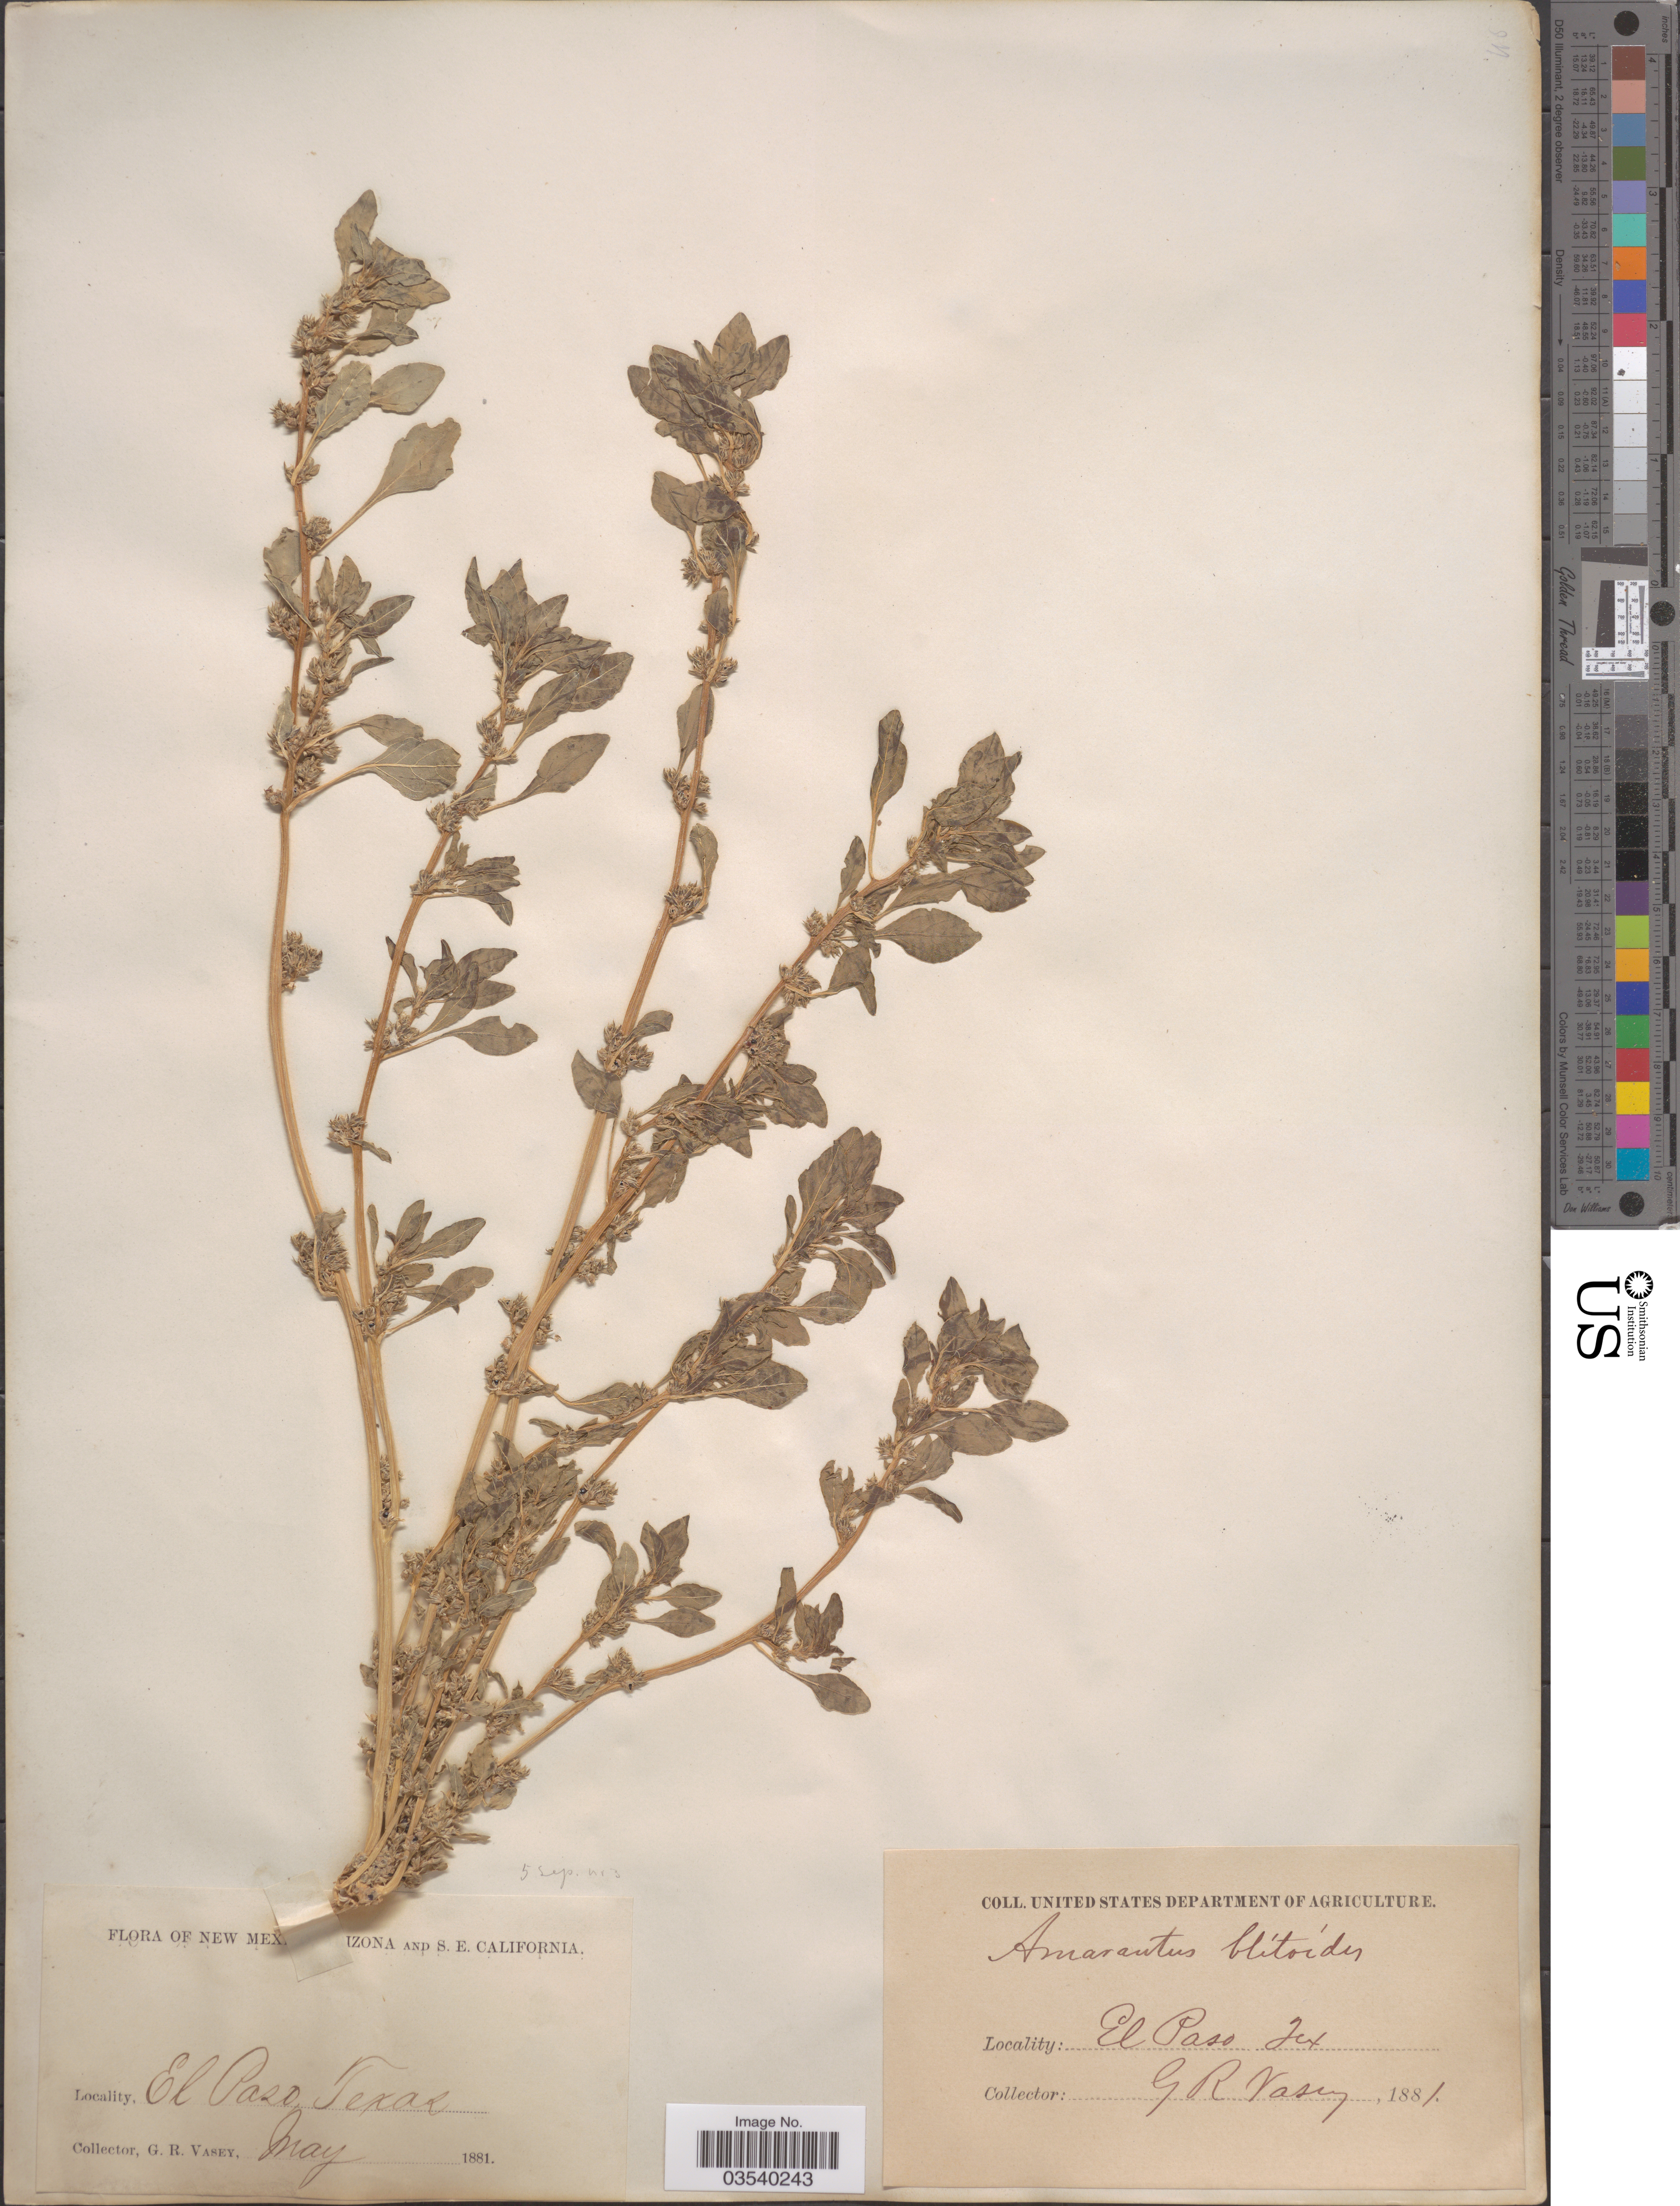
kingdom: Plantae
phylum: Tracheophyta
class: Magnoliopsida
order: Caryophyllales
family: Amaranthaceae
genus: Amaranthus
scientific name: Amaranthus blitoides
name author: S. Watson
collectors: G. R. Vasey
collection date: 1881-05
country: United States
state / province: Texas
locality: El Paso.